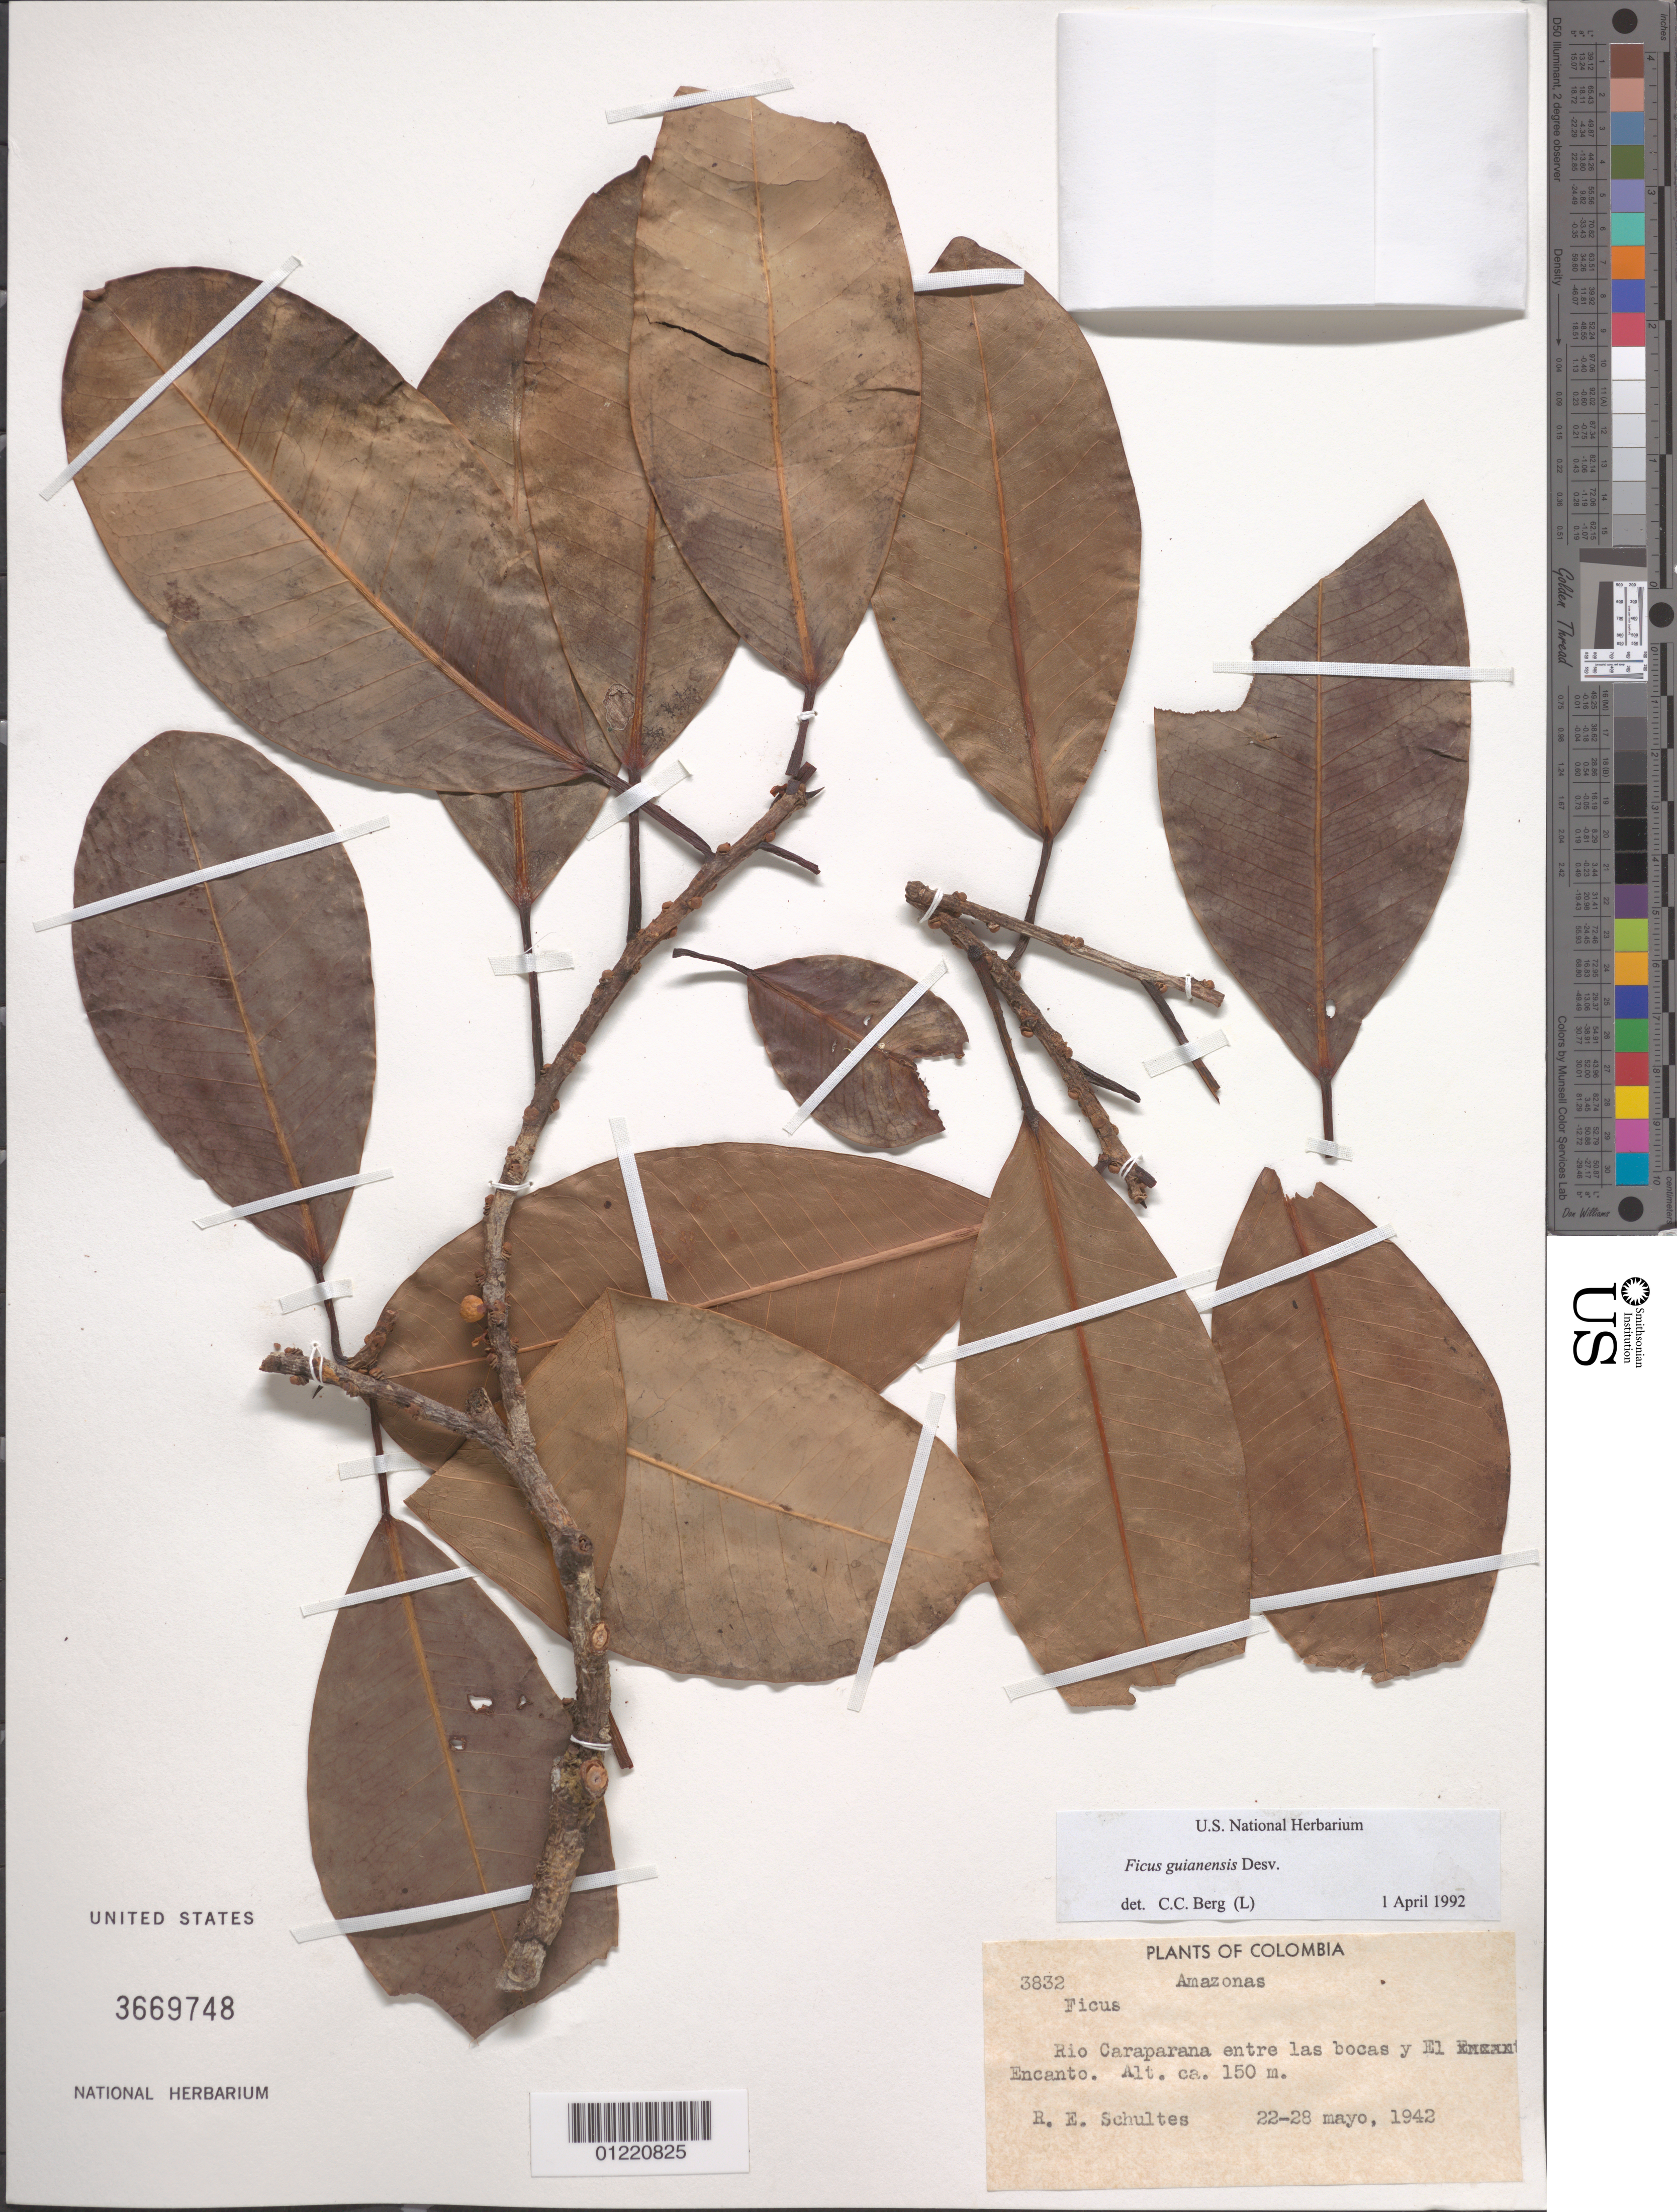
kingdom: Plantae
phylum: Tracheophyta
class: Magnoliopsida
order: Rosales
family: Moraceae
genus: Ficus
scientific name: Ficus guianensis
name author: Desv. ex Ham.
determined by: Berg, C. C.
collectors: R. E. Schultes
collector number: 3832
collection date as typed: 22-28 May 1942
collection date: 1942-05-22/1942-05-28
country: Colombia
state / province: Amazônas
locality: Río Caraparaná entre las bocas y El Encanto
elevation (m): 150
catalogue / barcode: US 3669748